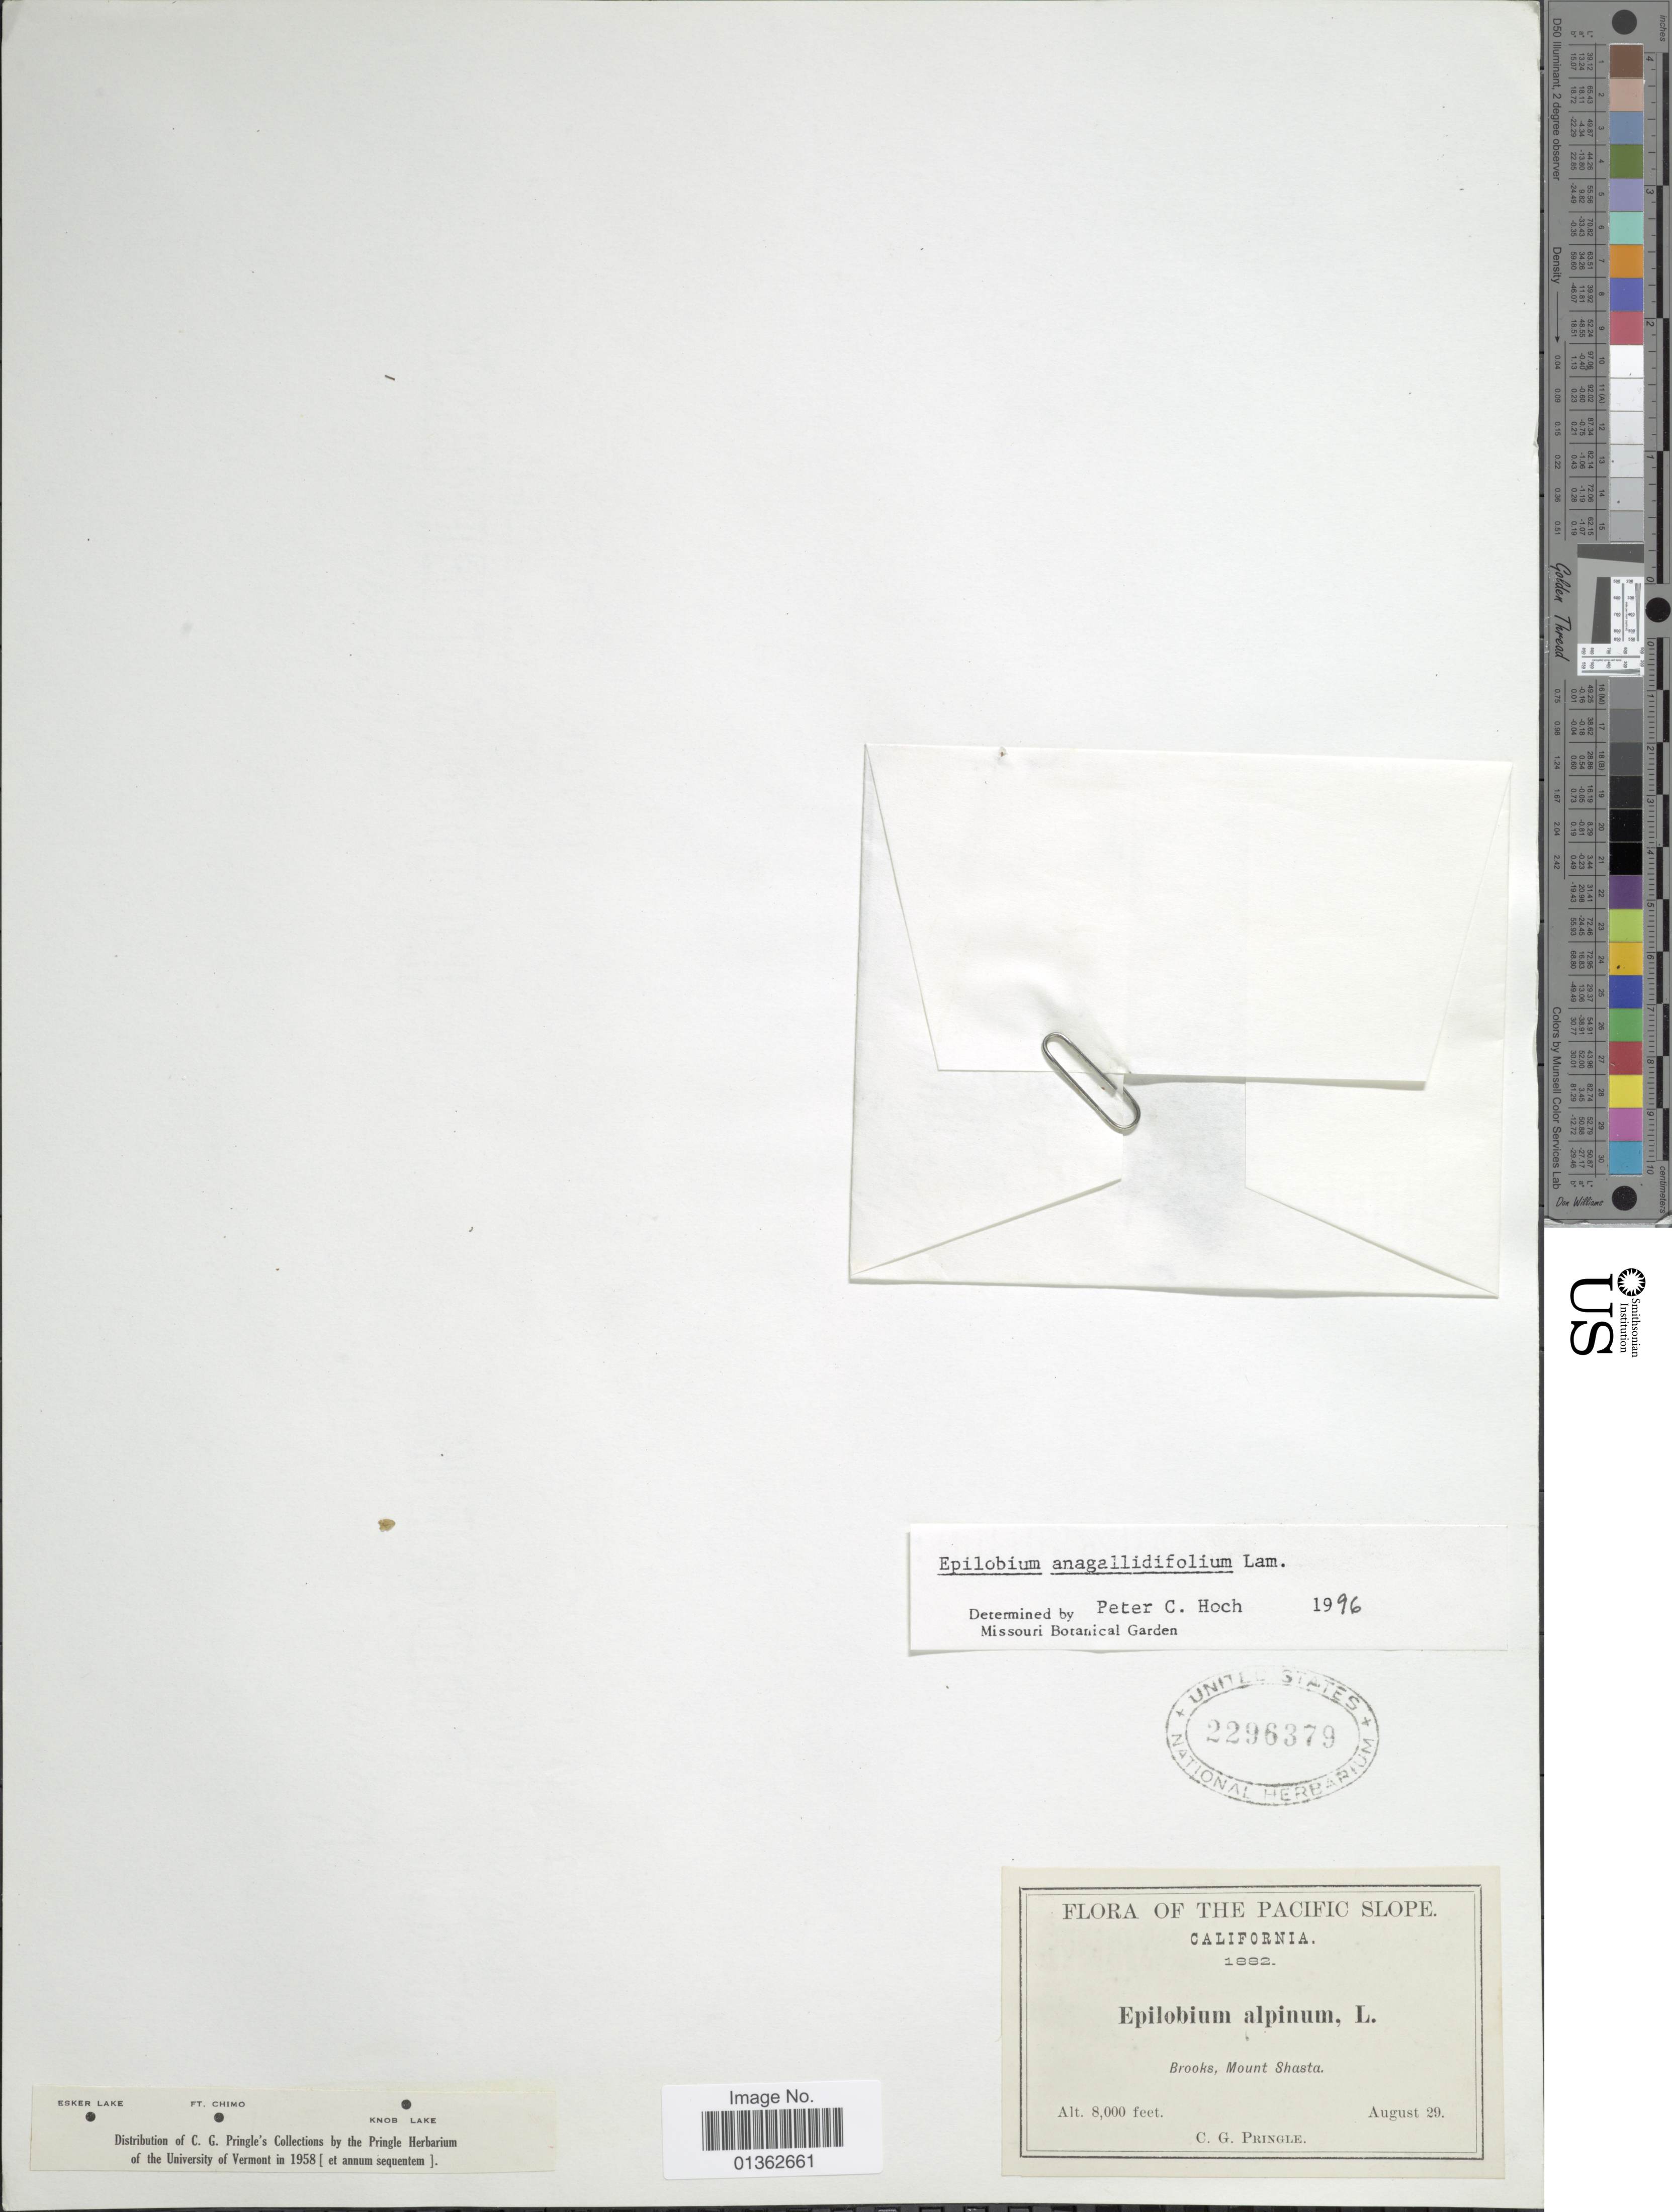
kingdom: Plantae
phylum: Tracheophyta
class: Magnoliopsida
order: Myrtales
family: Onagraceae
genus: Epilobium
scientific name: Epilobium anagallidifolium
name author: Lam.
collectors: C. G. Pringle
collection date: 1882-08-29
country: United States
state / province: California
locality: Pacific Slope. Brooks, Mount Shasta.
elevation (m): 2438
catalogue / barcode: US 2296379